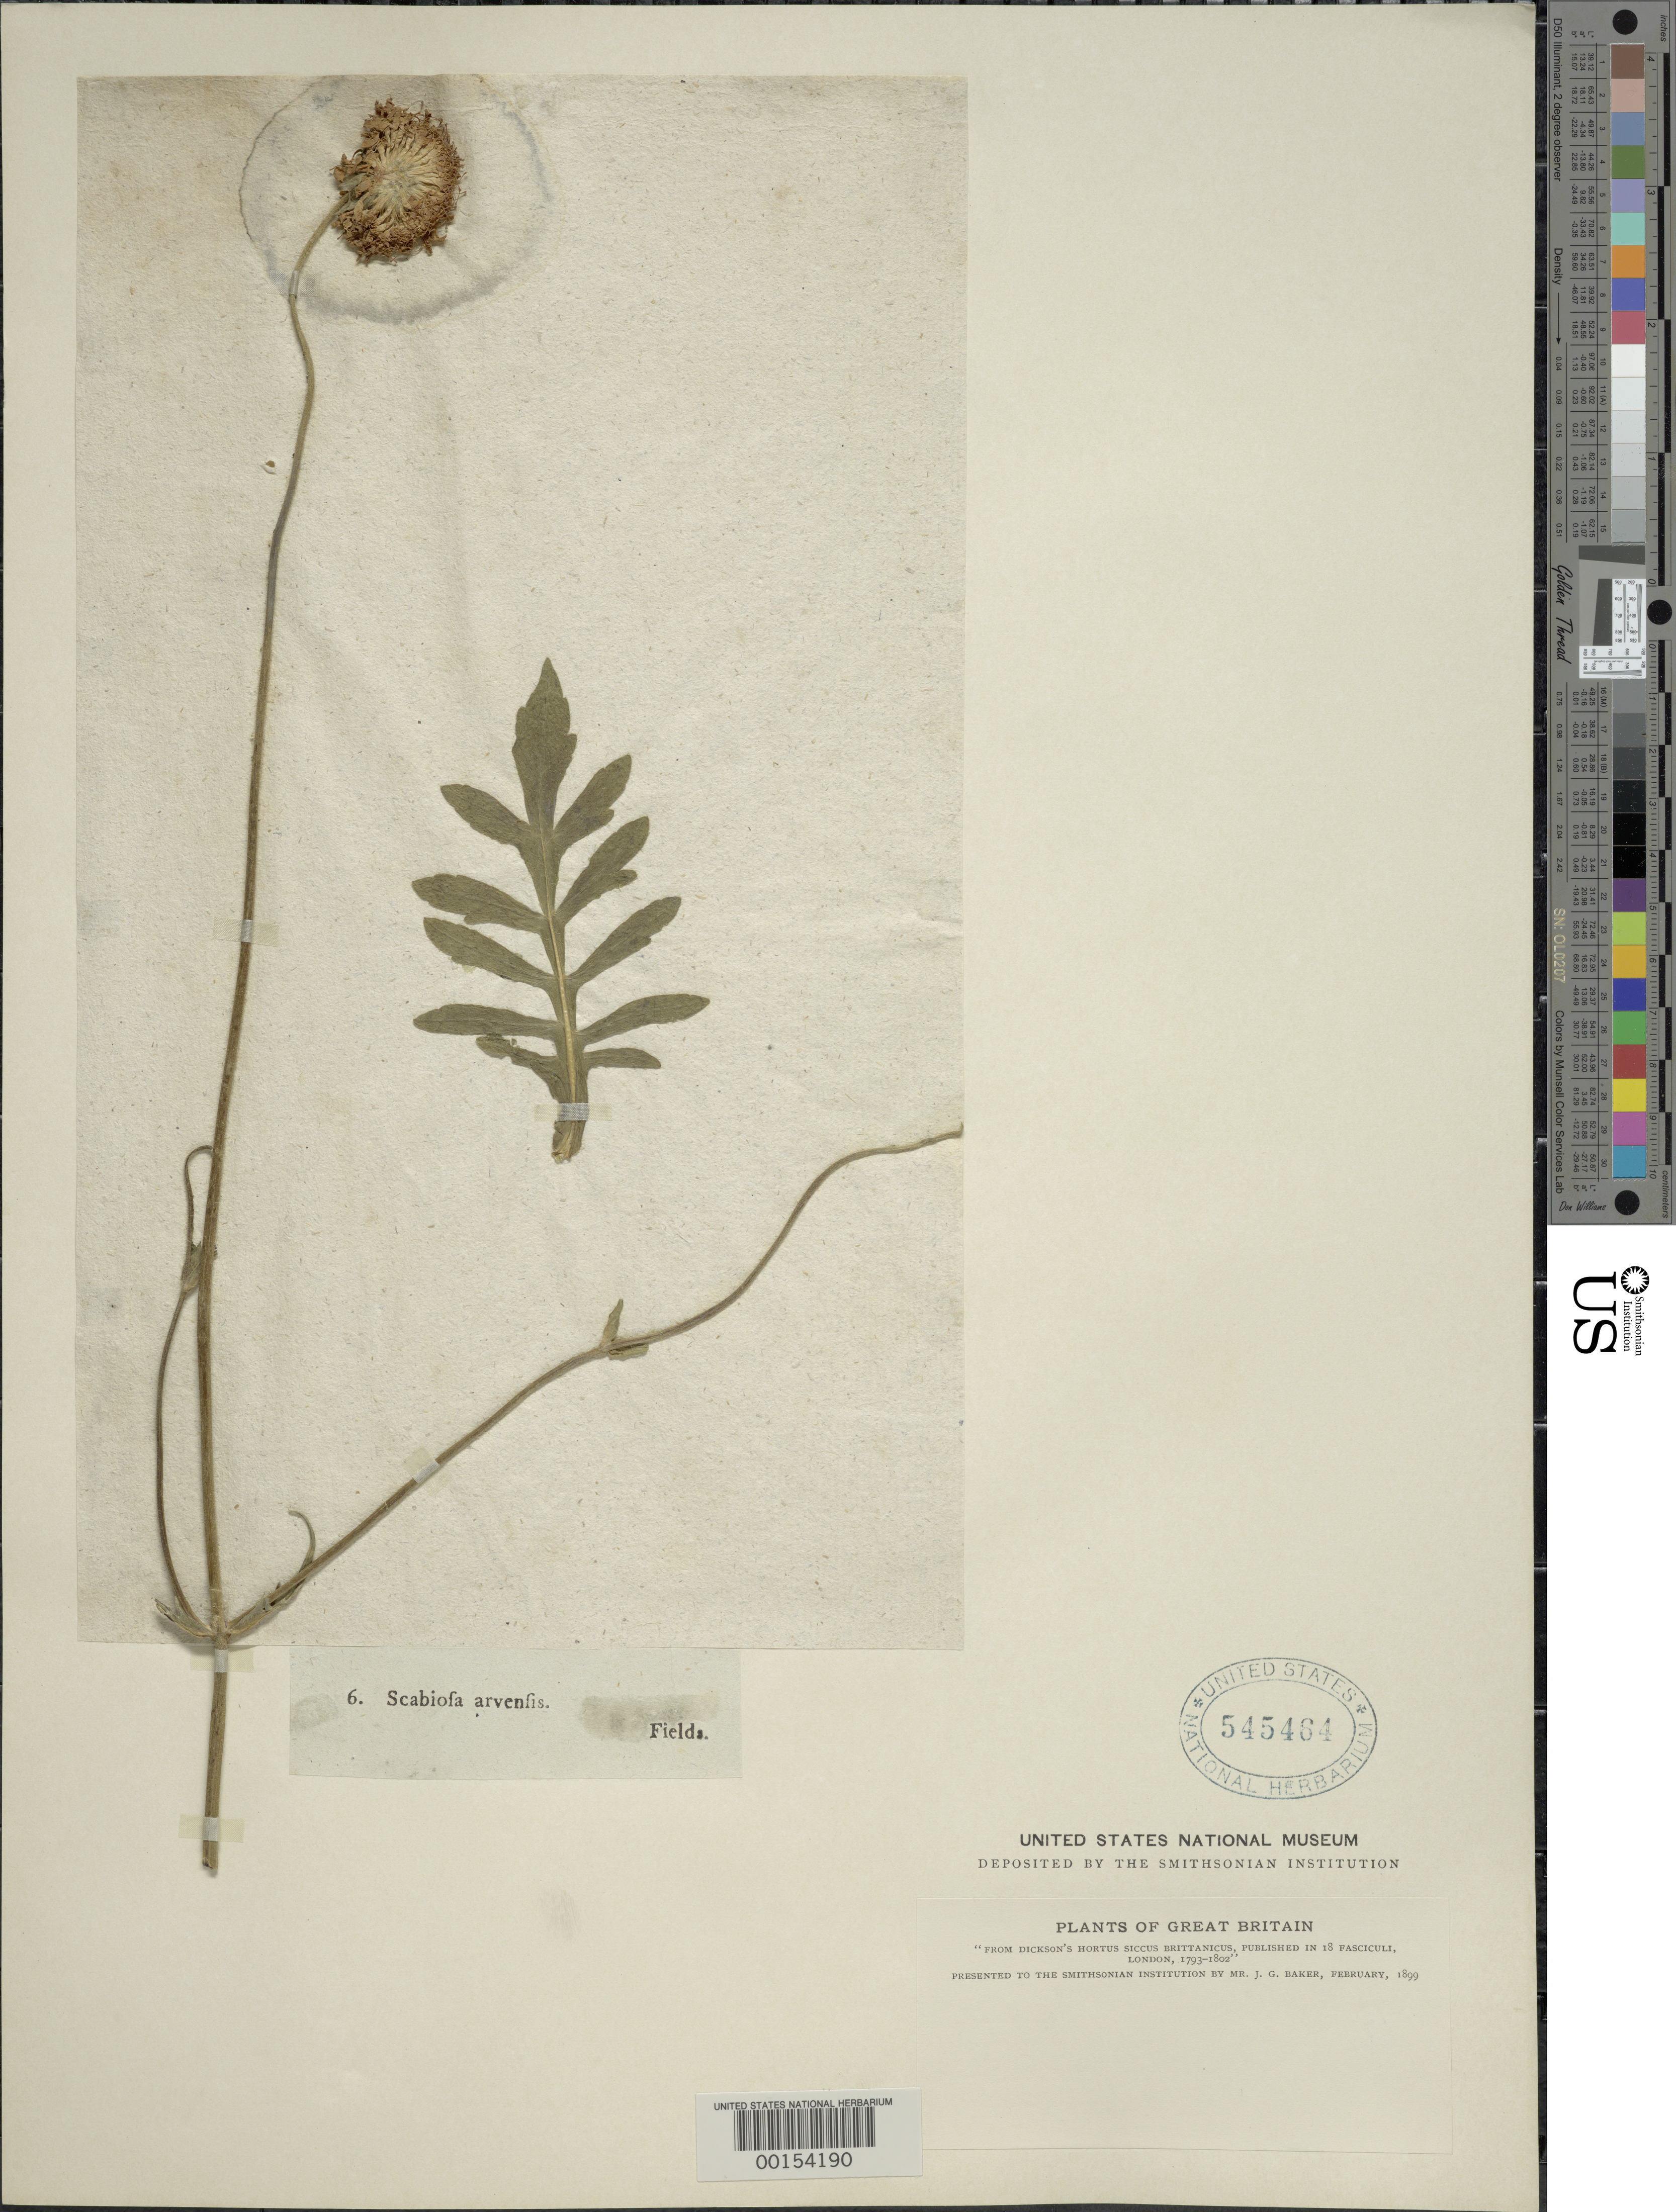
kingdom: Plantae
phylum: Tracheophyta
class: Magnoliopsida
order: Dipsacales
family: Caprifoliaceae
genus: Scabiosa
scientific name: Scabiosa arvensis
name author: L.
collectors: J. G. Baker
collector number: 6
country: United Kingdom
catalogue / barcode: US 545464